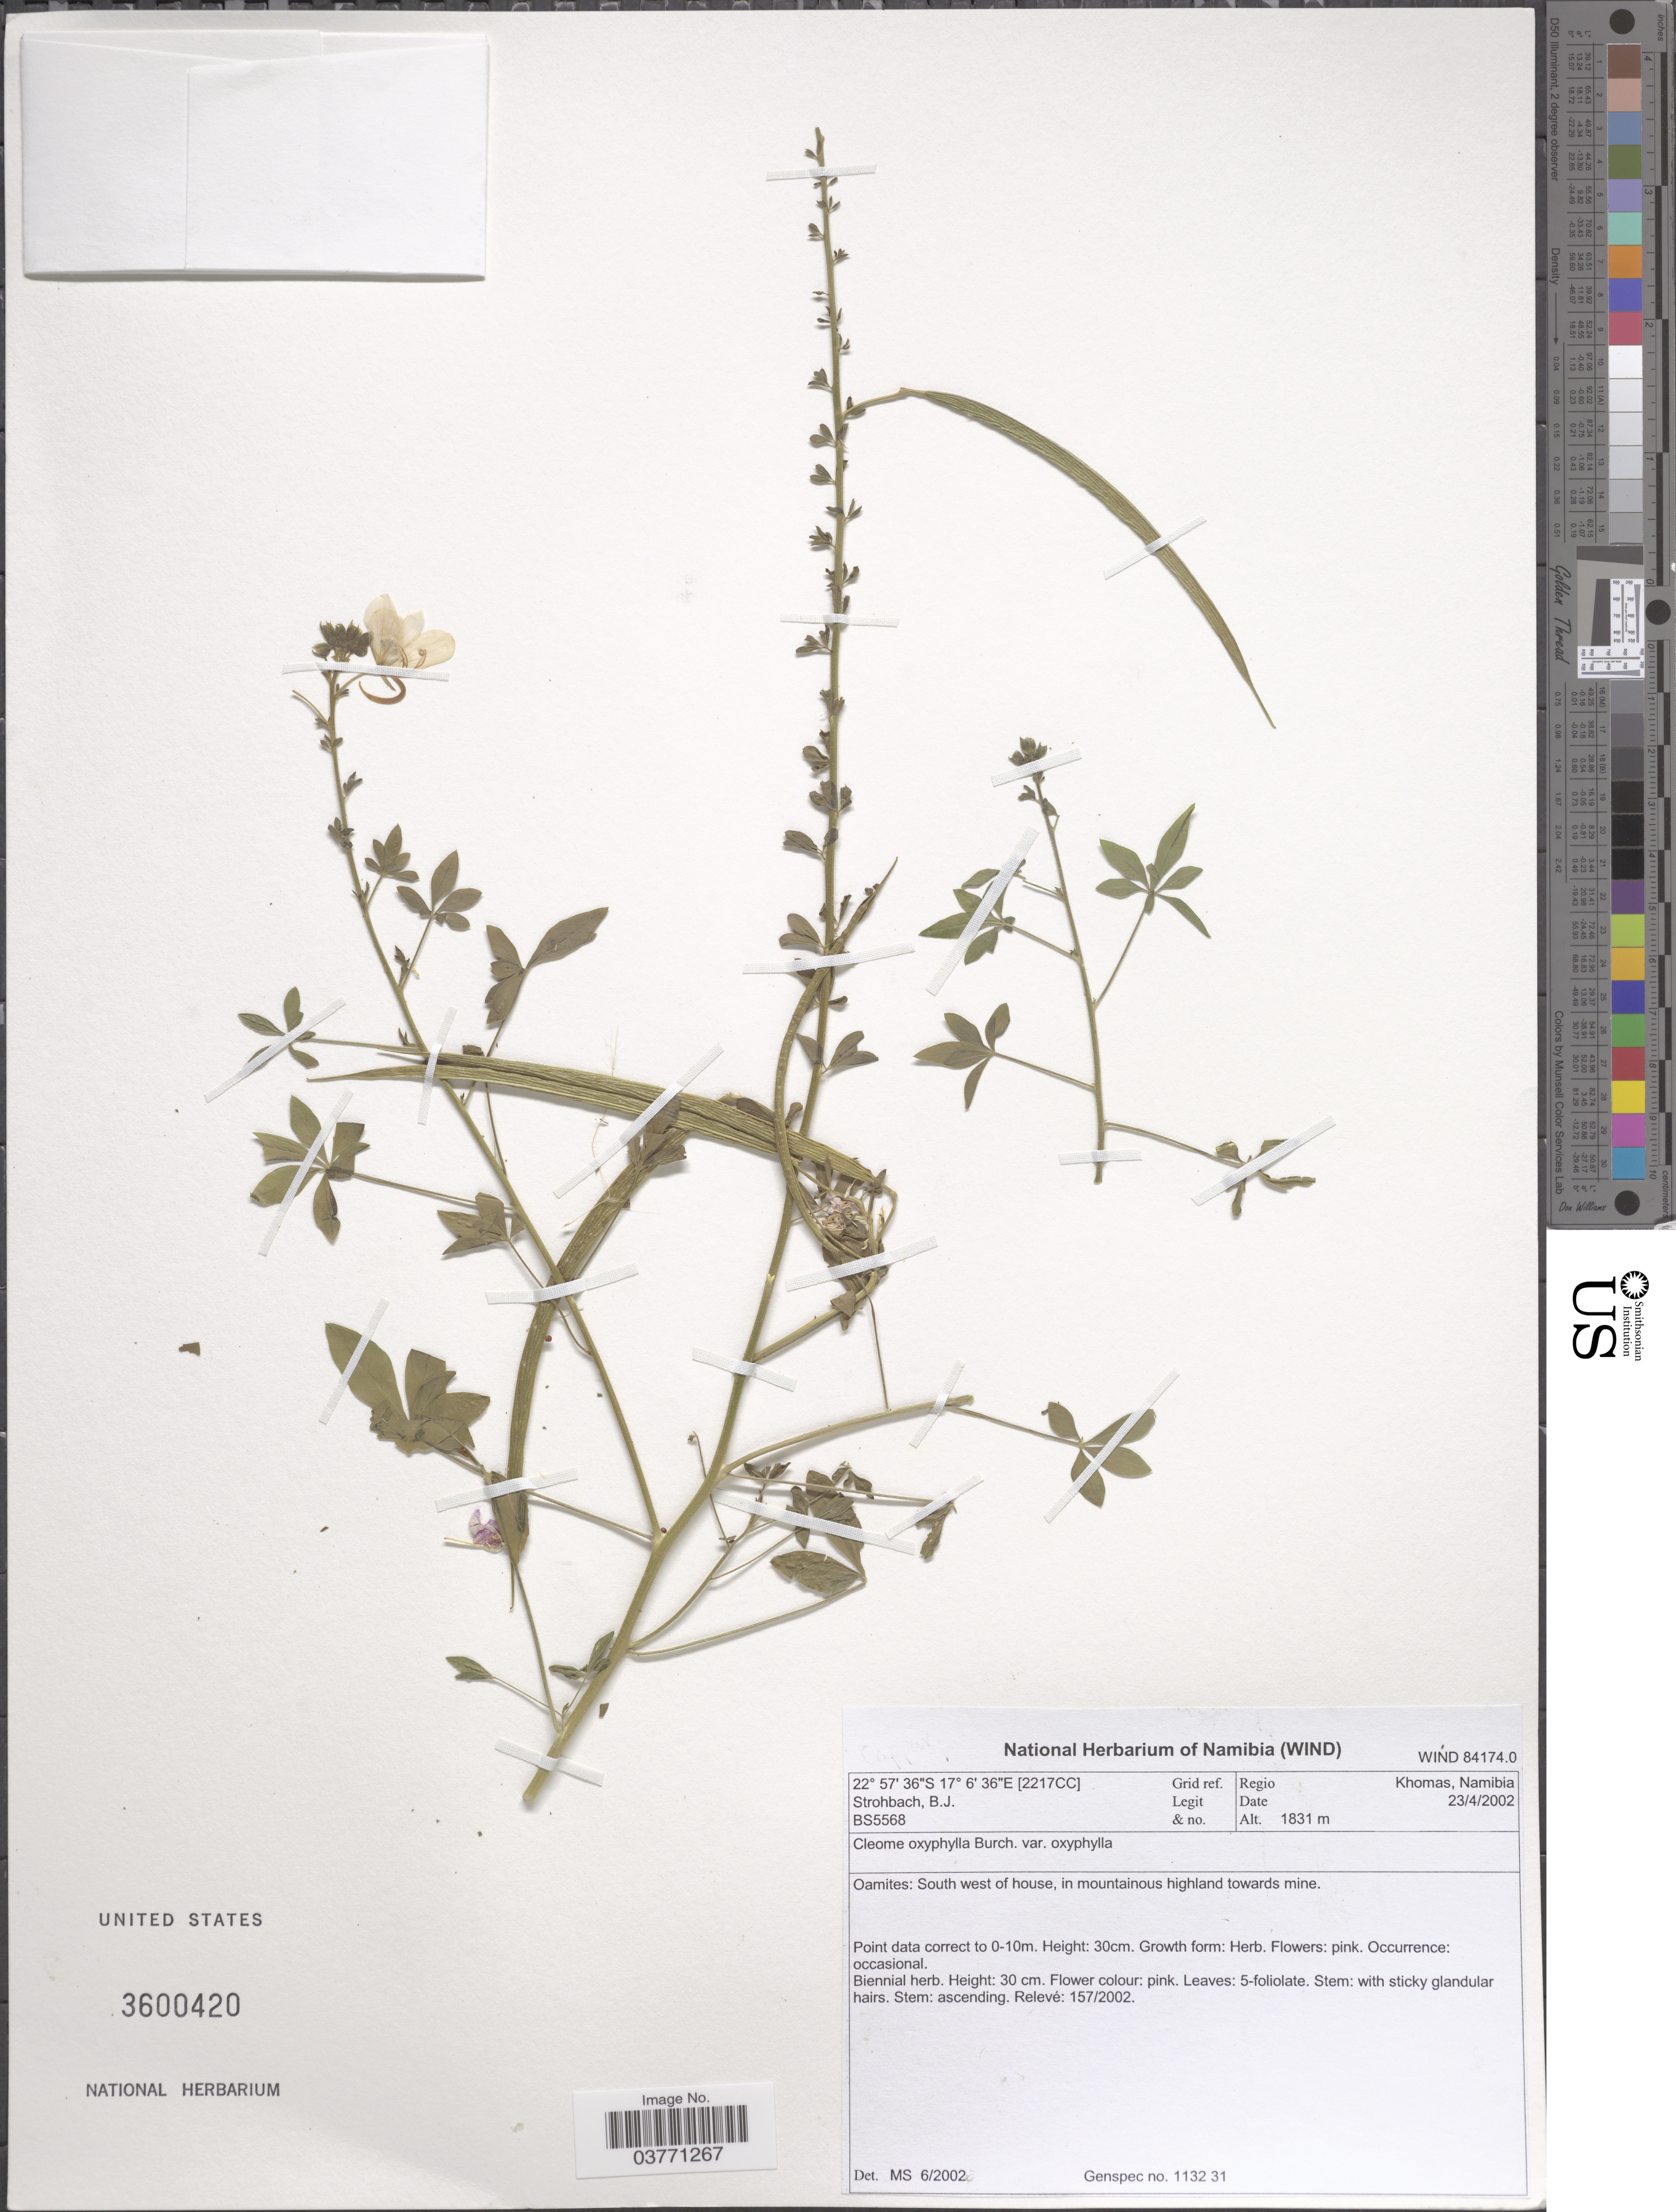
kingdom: Plantae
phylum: Tracheophyta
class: Magnoliopsida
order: Brassicales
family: Cleomaceae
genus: Sieruela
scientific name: Sieruela oxyphylla var. oxyphylla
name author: (Burch.) Roalson & J.C. Hall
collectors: B. Strohbach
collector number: BS5568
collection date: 2002-04-23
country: Namibia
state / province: Khomas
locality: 2217CC Grid ref. Regio Khomas. Oamites: South west of house, in mountainous highland towards mine.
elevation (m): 1831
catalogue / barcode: US 3600420